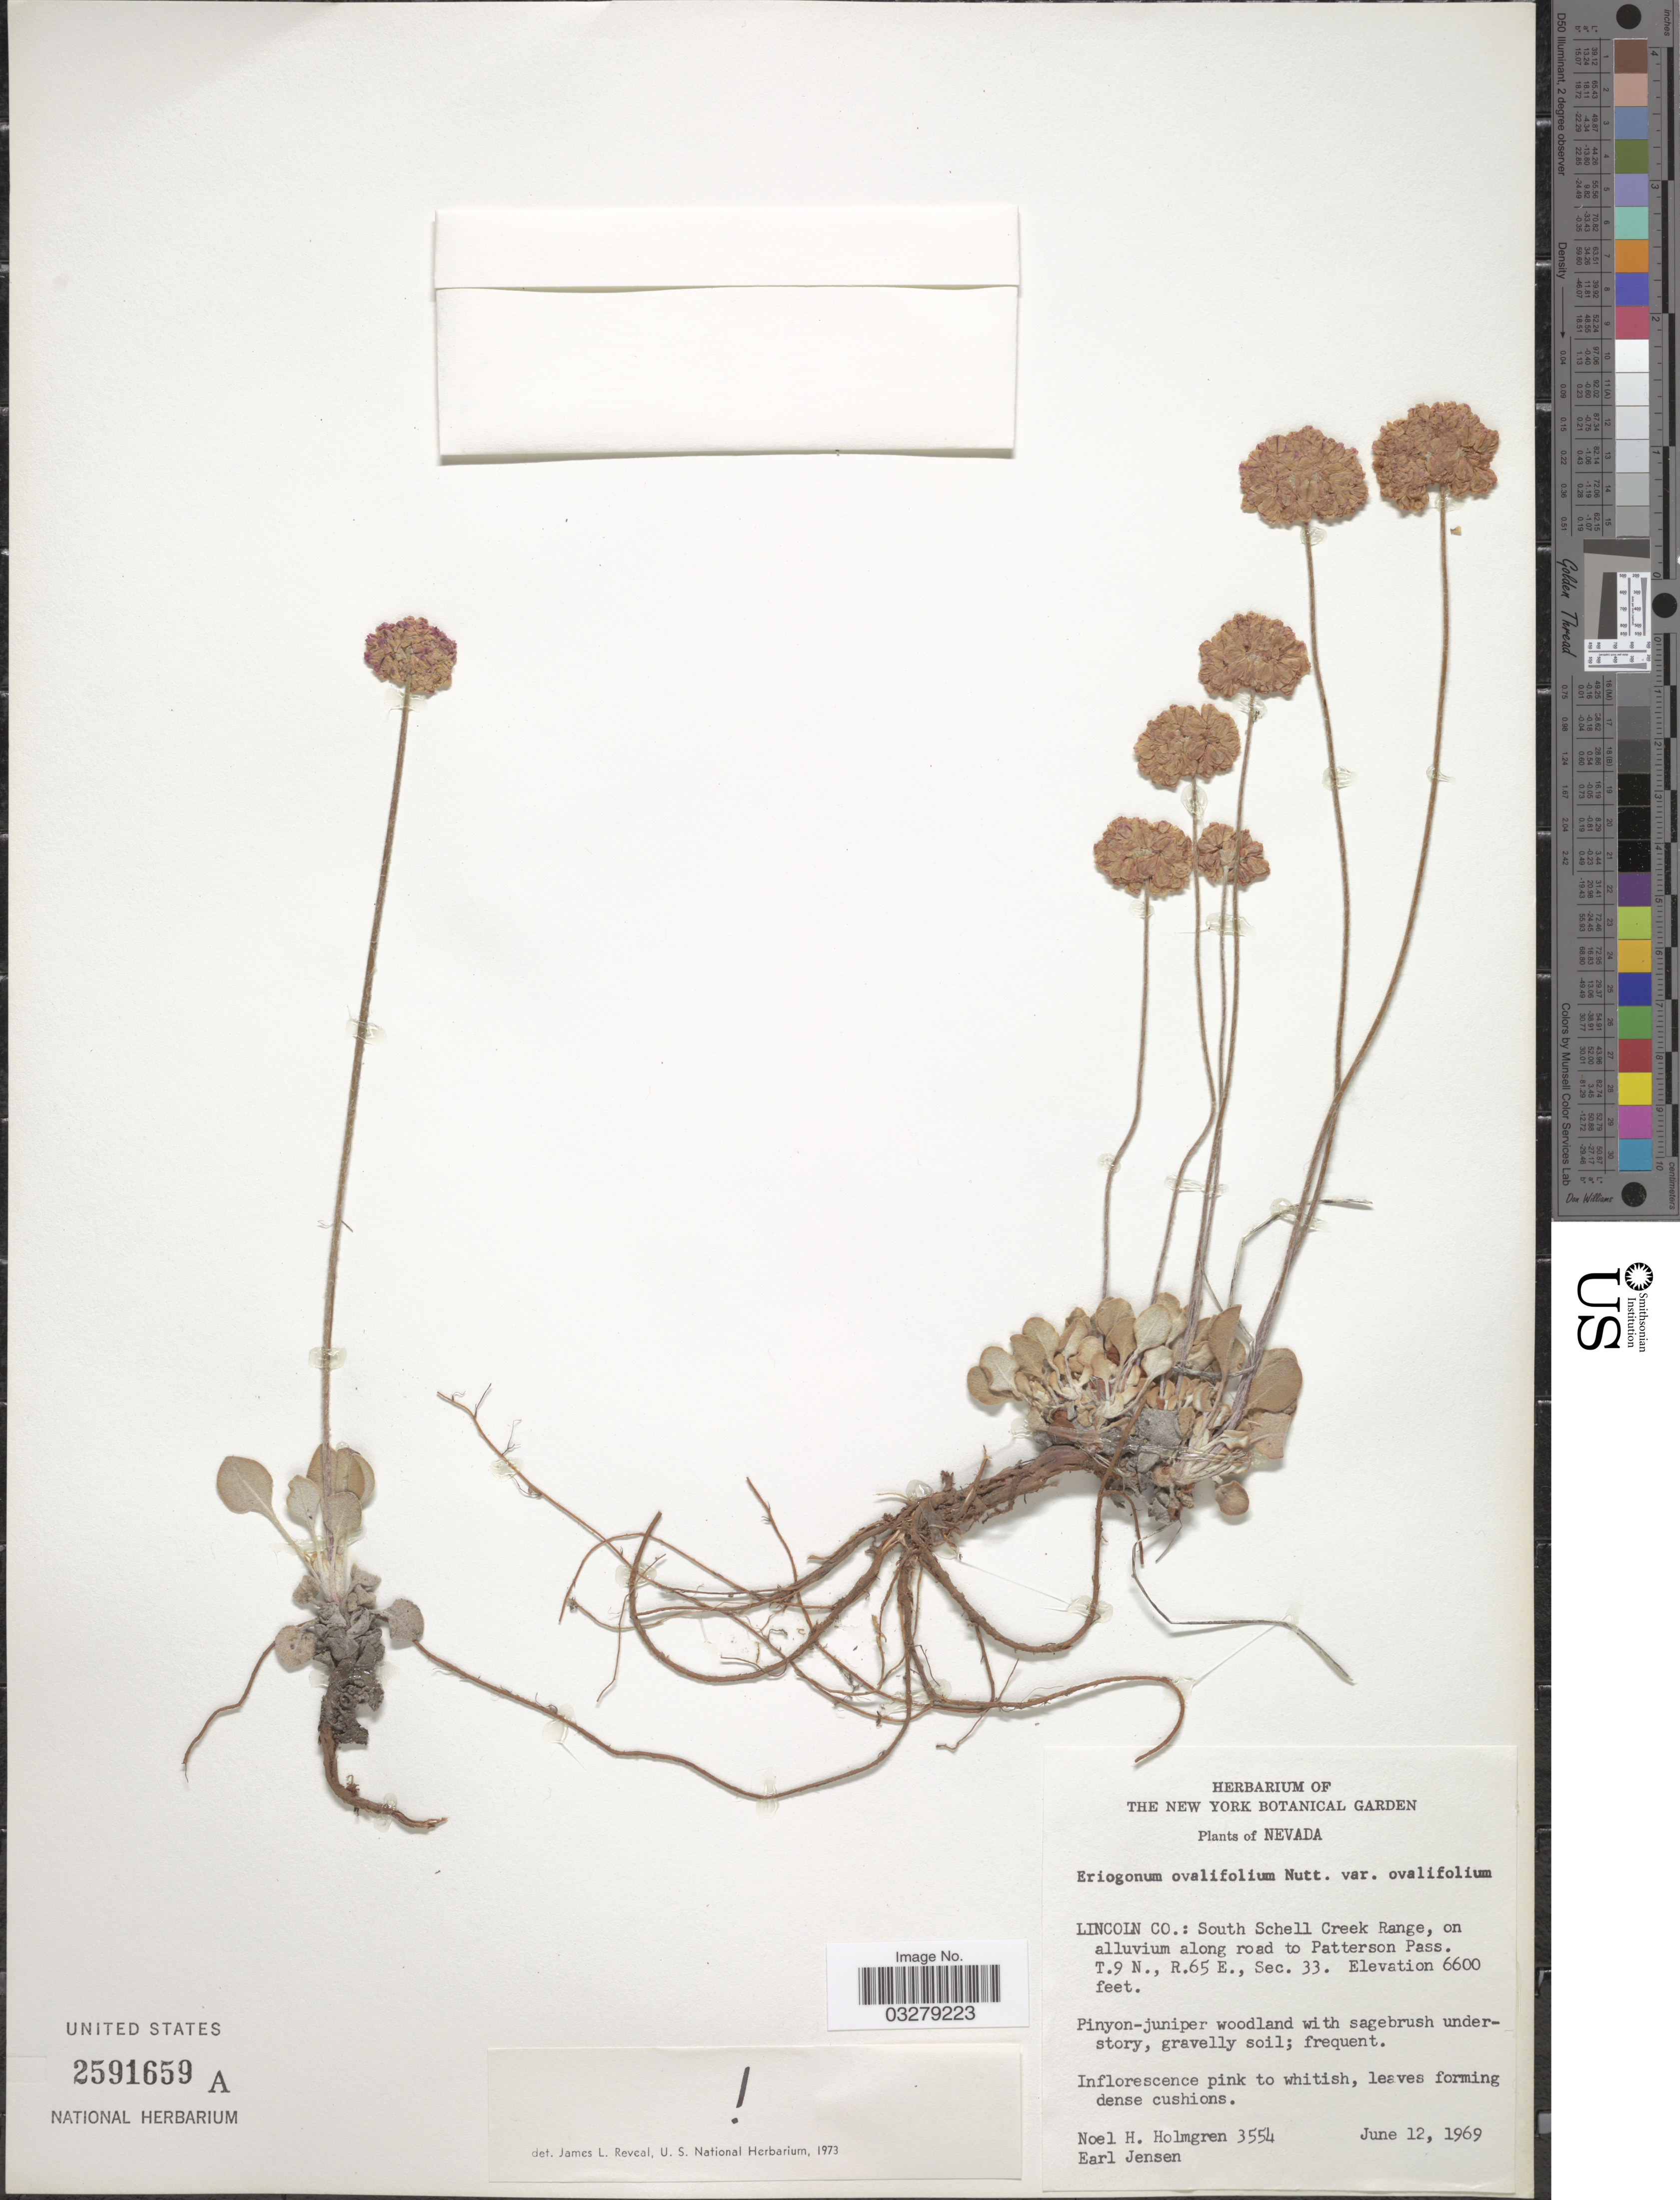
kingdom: Plantae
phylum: Tracheophyta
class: Magnoliopsida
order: Caryophyllales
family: Polygonaceae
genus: Eriogonum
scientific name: Eriogonum ovalifolium var. ovalifolium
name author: Nutt.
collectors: N. H. Holmgren & E. Jensen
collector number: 3554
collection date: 1969-06-12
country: United States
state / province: Nevada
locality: Lincoln Co.: South Schell Creek Range, on alluvium along road to Patterson Pass. T.9 N., R. 65 E., Sec. 33.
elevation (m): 2012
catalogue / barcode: US 2591659A